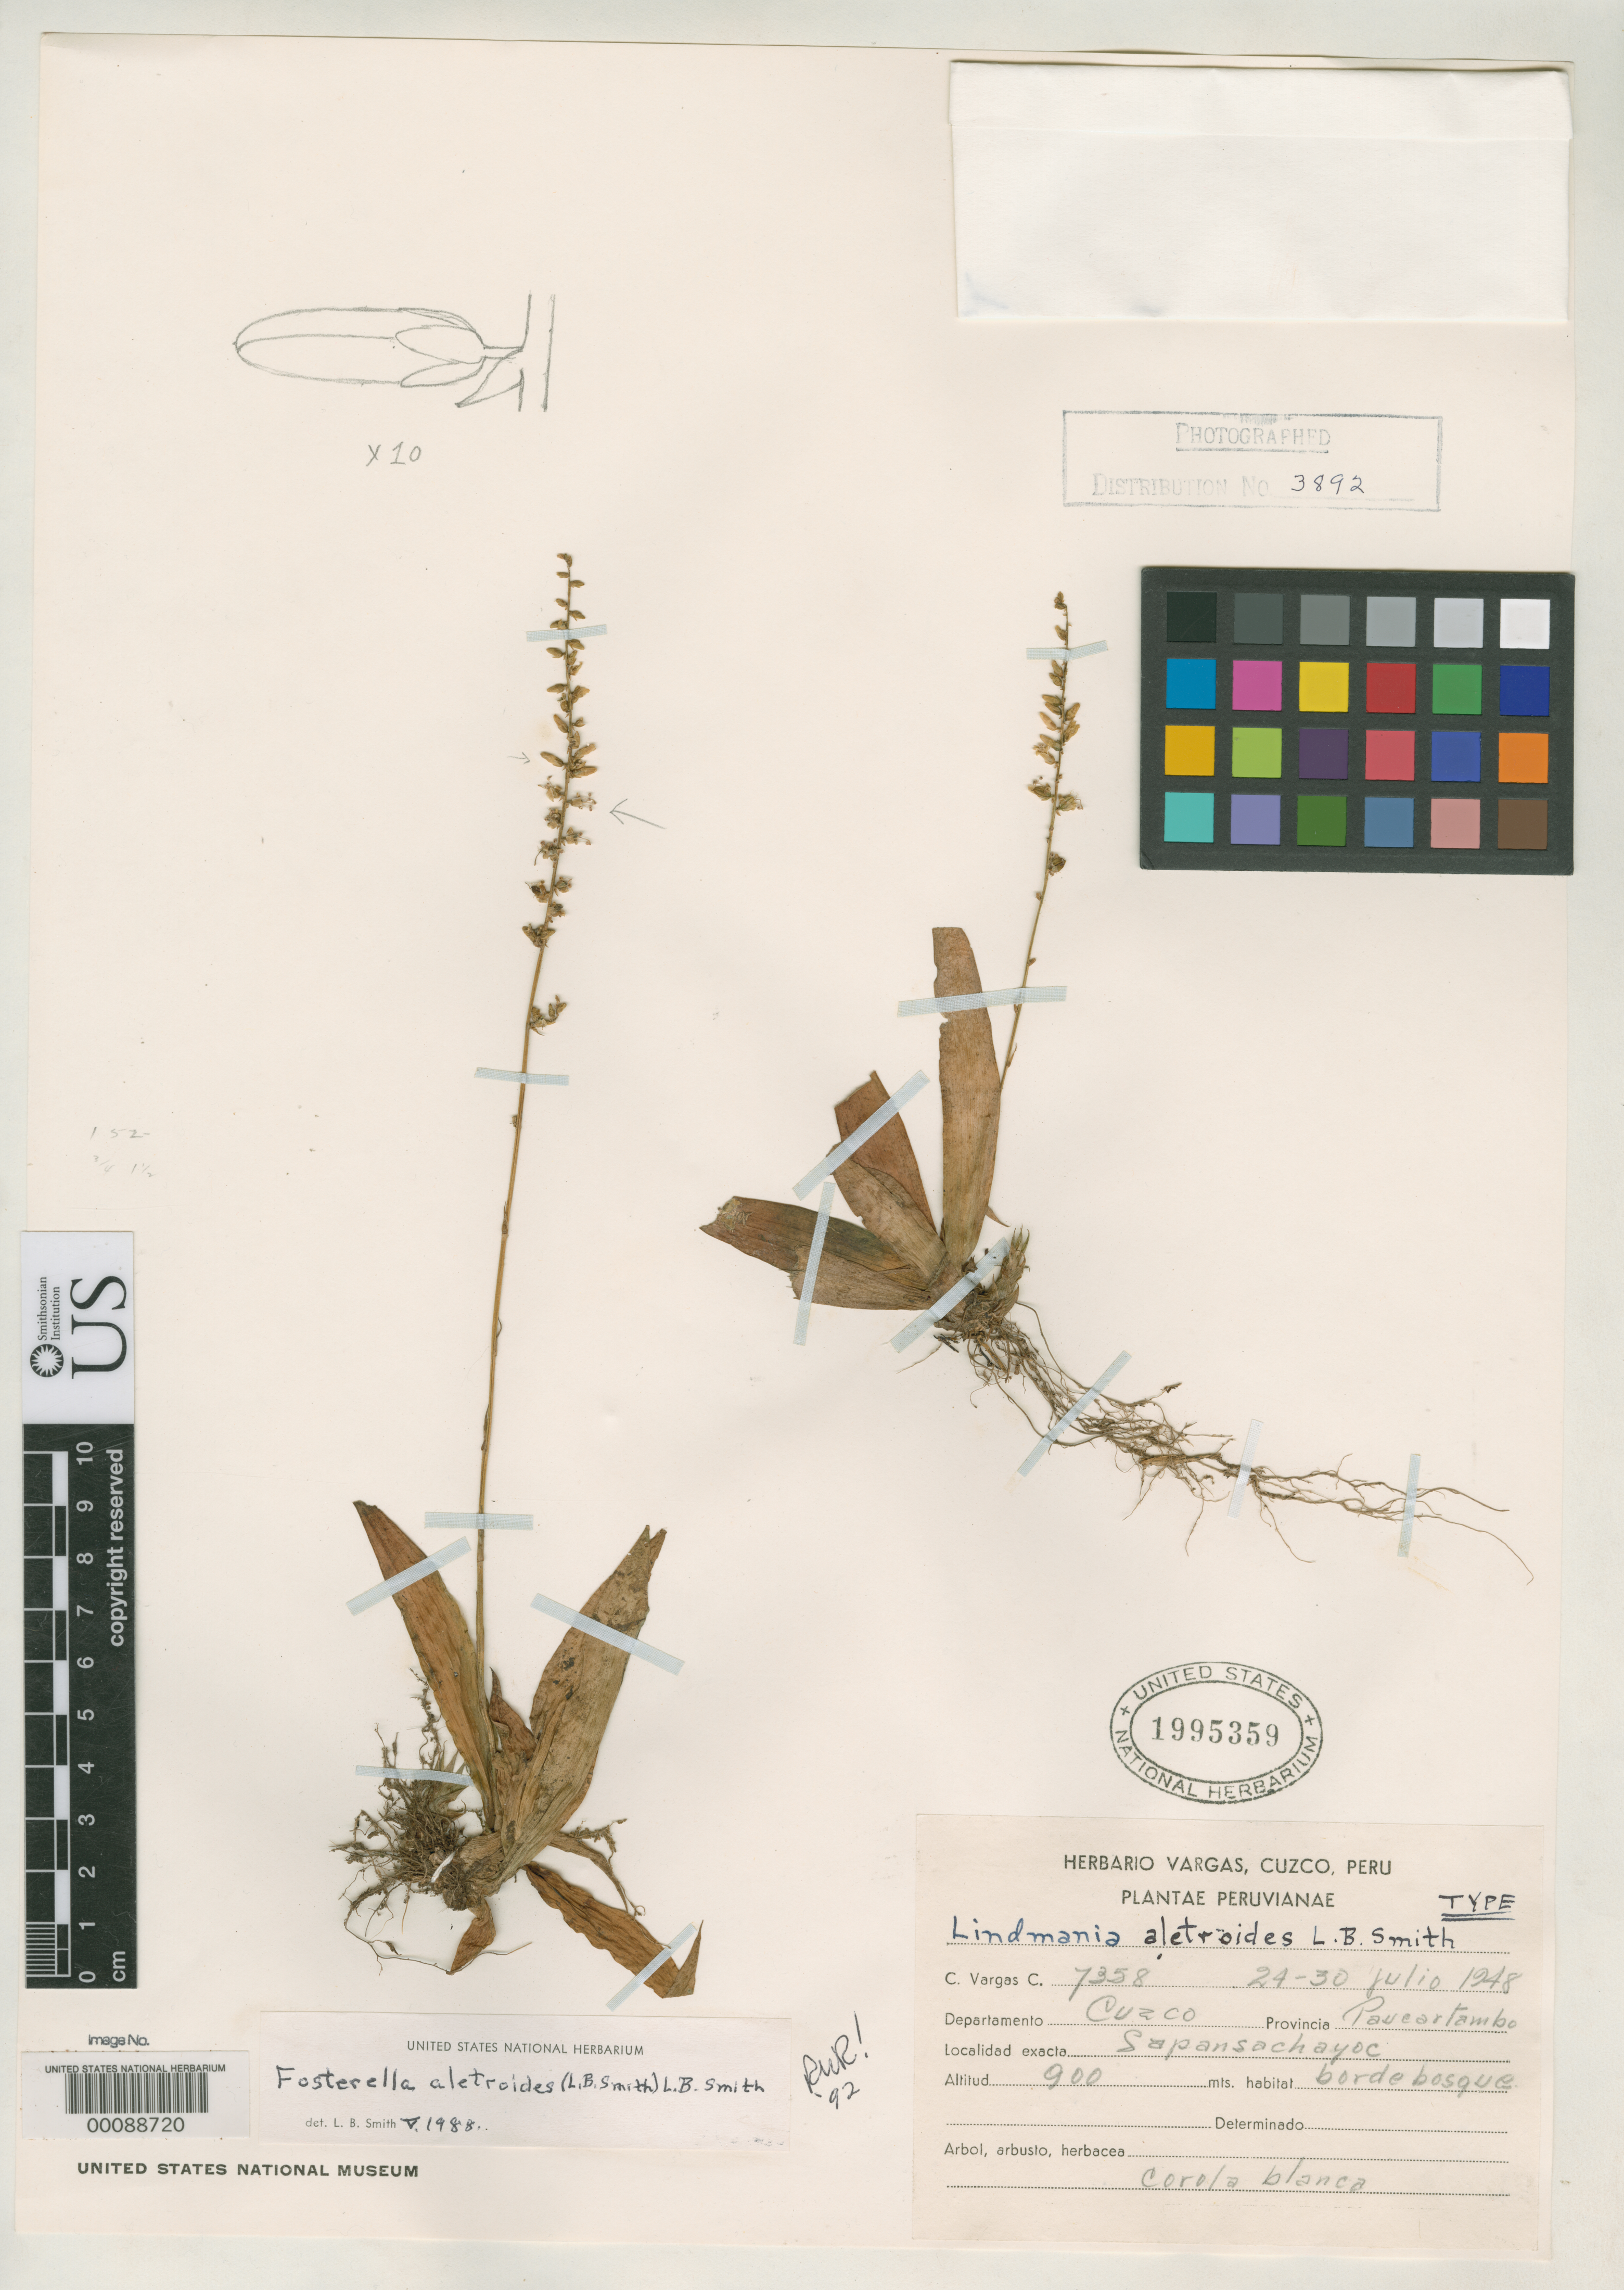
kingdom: Plantae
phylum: Tracheophyta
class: Liliopsida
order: Poales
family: Bromeliaceae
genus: Lindmania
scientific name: Lindmania aletroides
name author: L.B. Sm.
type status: Holotype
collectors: C. Vargas Calderón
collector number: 7358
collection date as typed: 24 Jul 1948 to 30 Jul 1948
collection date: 1948-07-24/1948-07-30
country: Peru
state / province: Cusco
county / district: Paucartambo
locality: Sapansachayoc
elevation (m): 900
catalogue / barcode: US 1995359